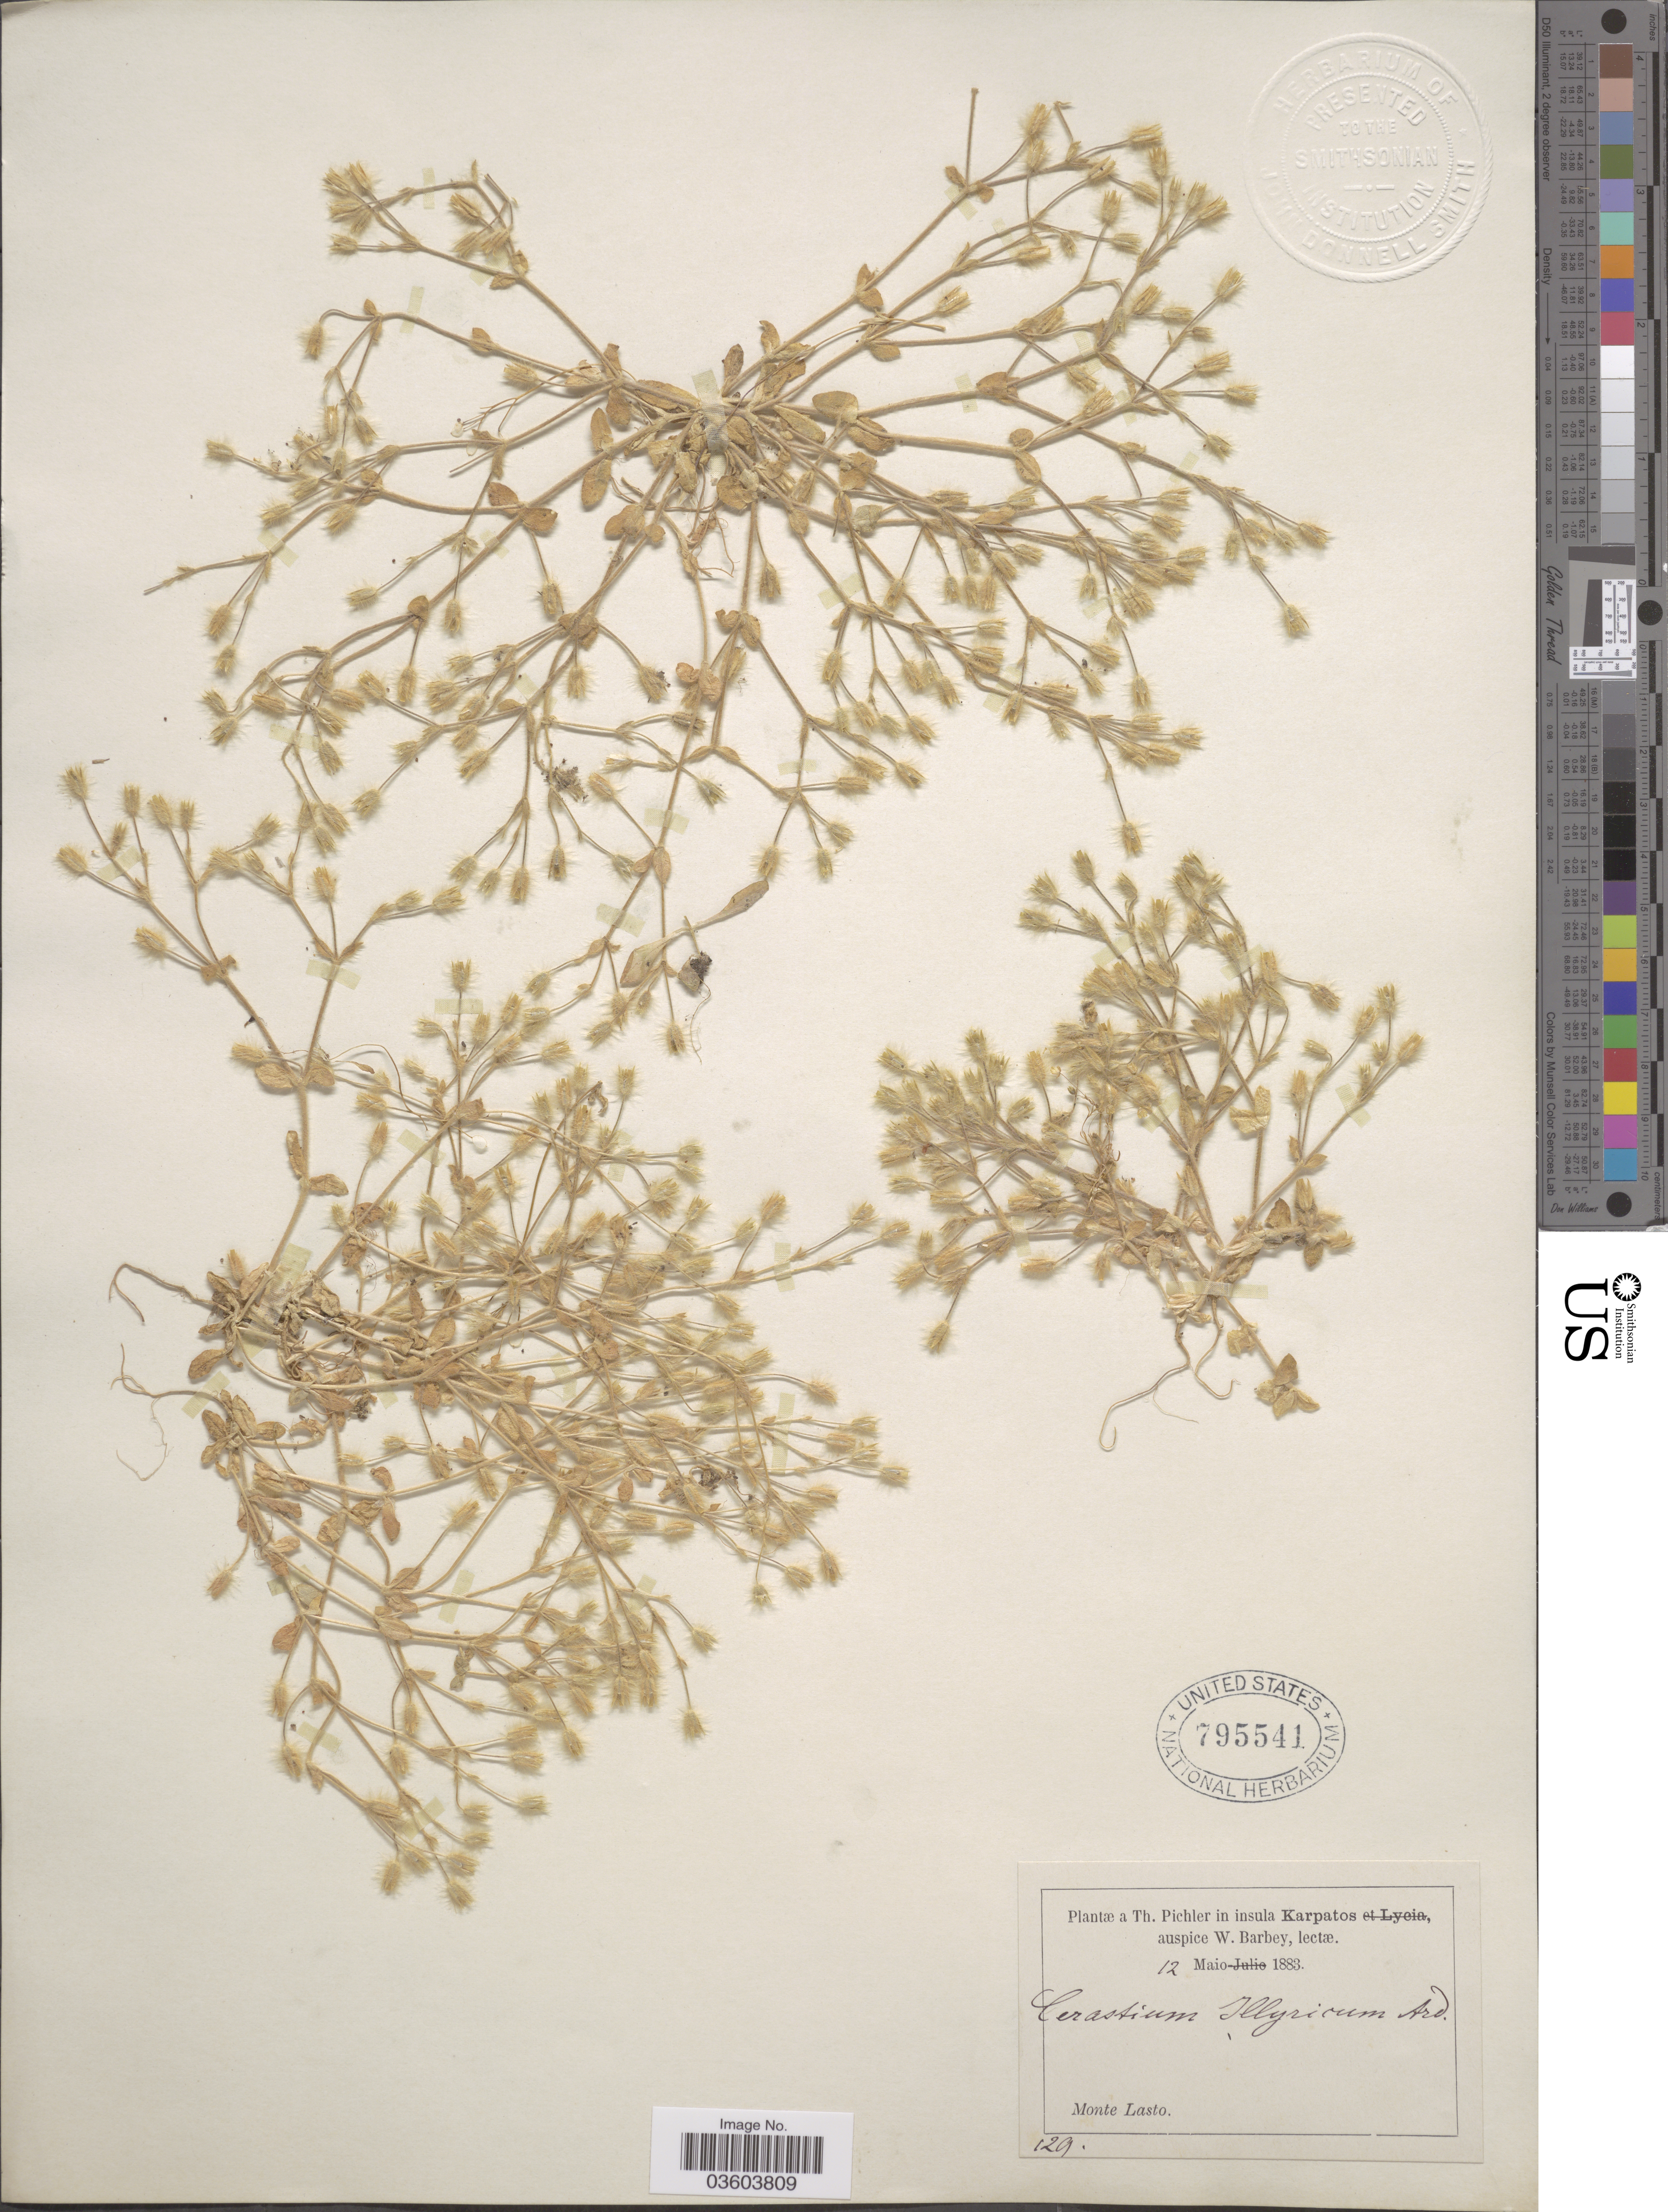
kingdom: Plantae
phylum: Tracheophyta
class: Magnoliopsida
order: Caryophyllales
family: Caryophyllaceae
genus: Cerastium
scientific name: Cerastium illyricum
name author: Ard.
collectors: T. Pichler & W. Barbey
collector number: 129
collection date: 1883-05-12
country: Greece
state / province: South Aegean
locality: Karpatos. Monte Lasto.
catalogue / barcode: US 795541